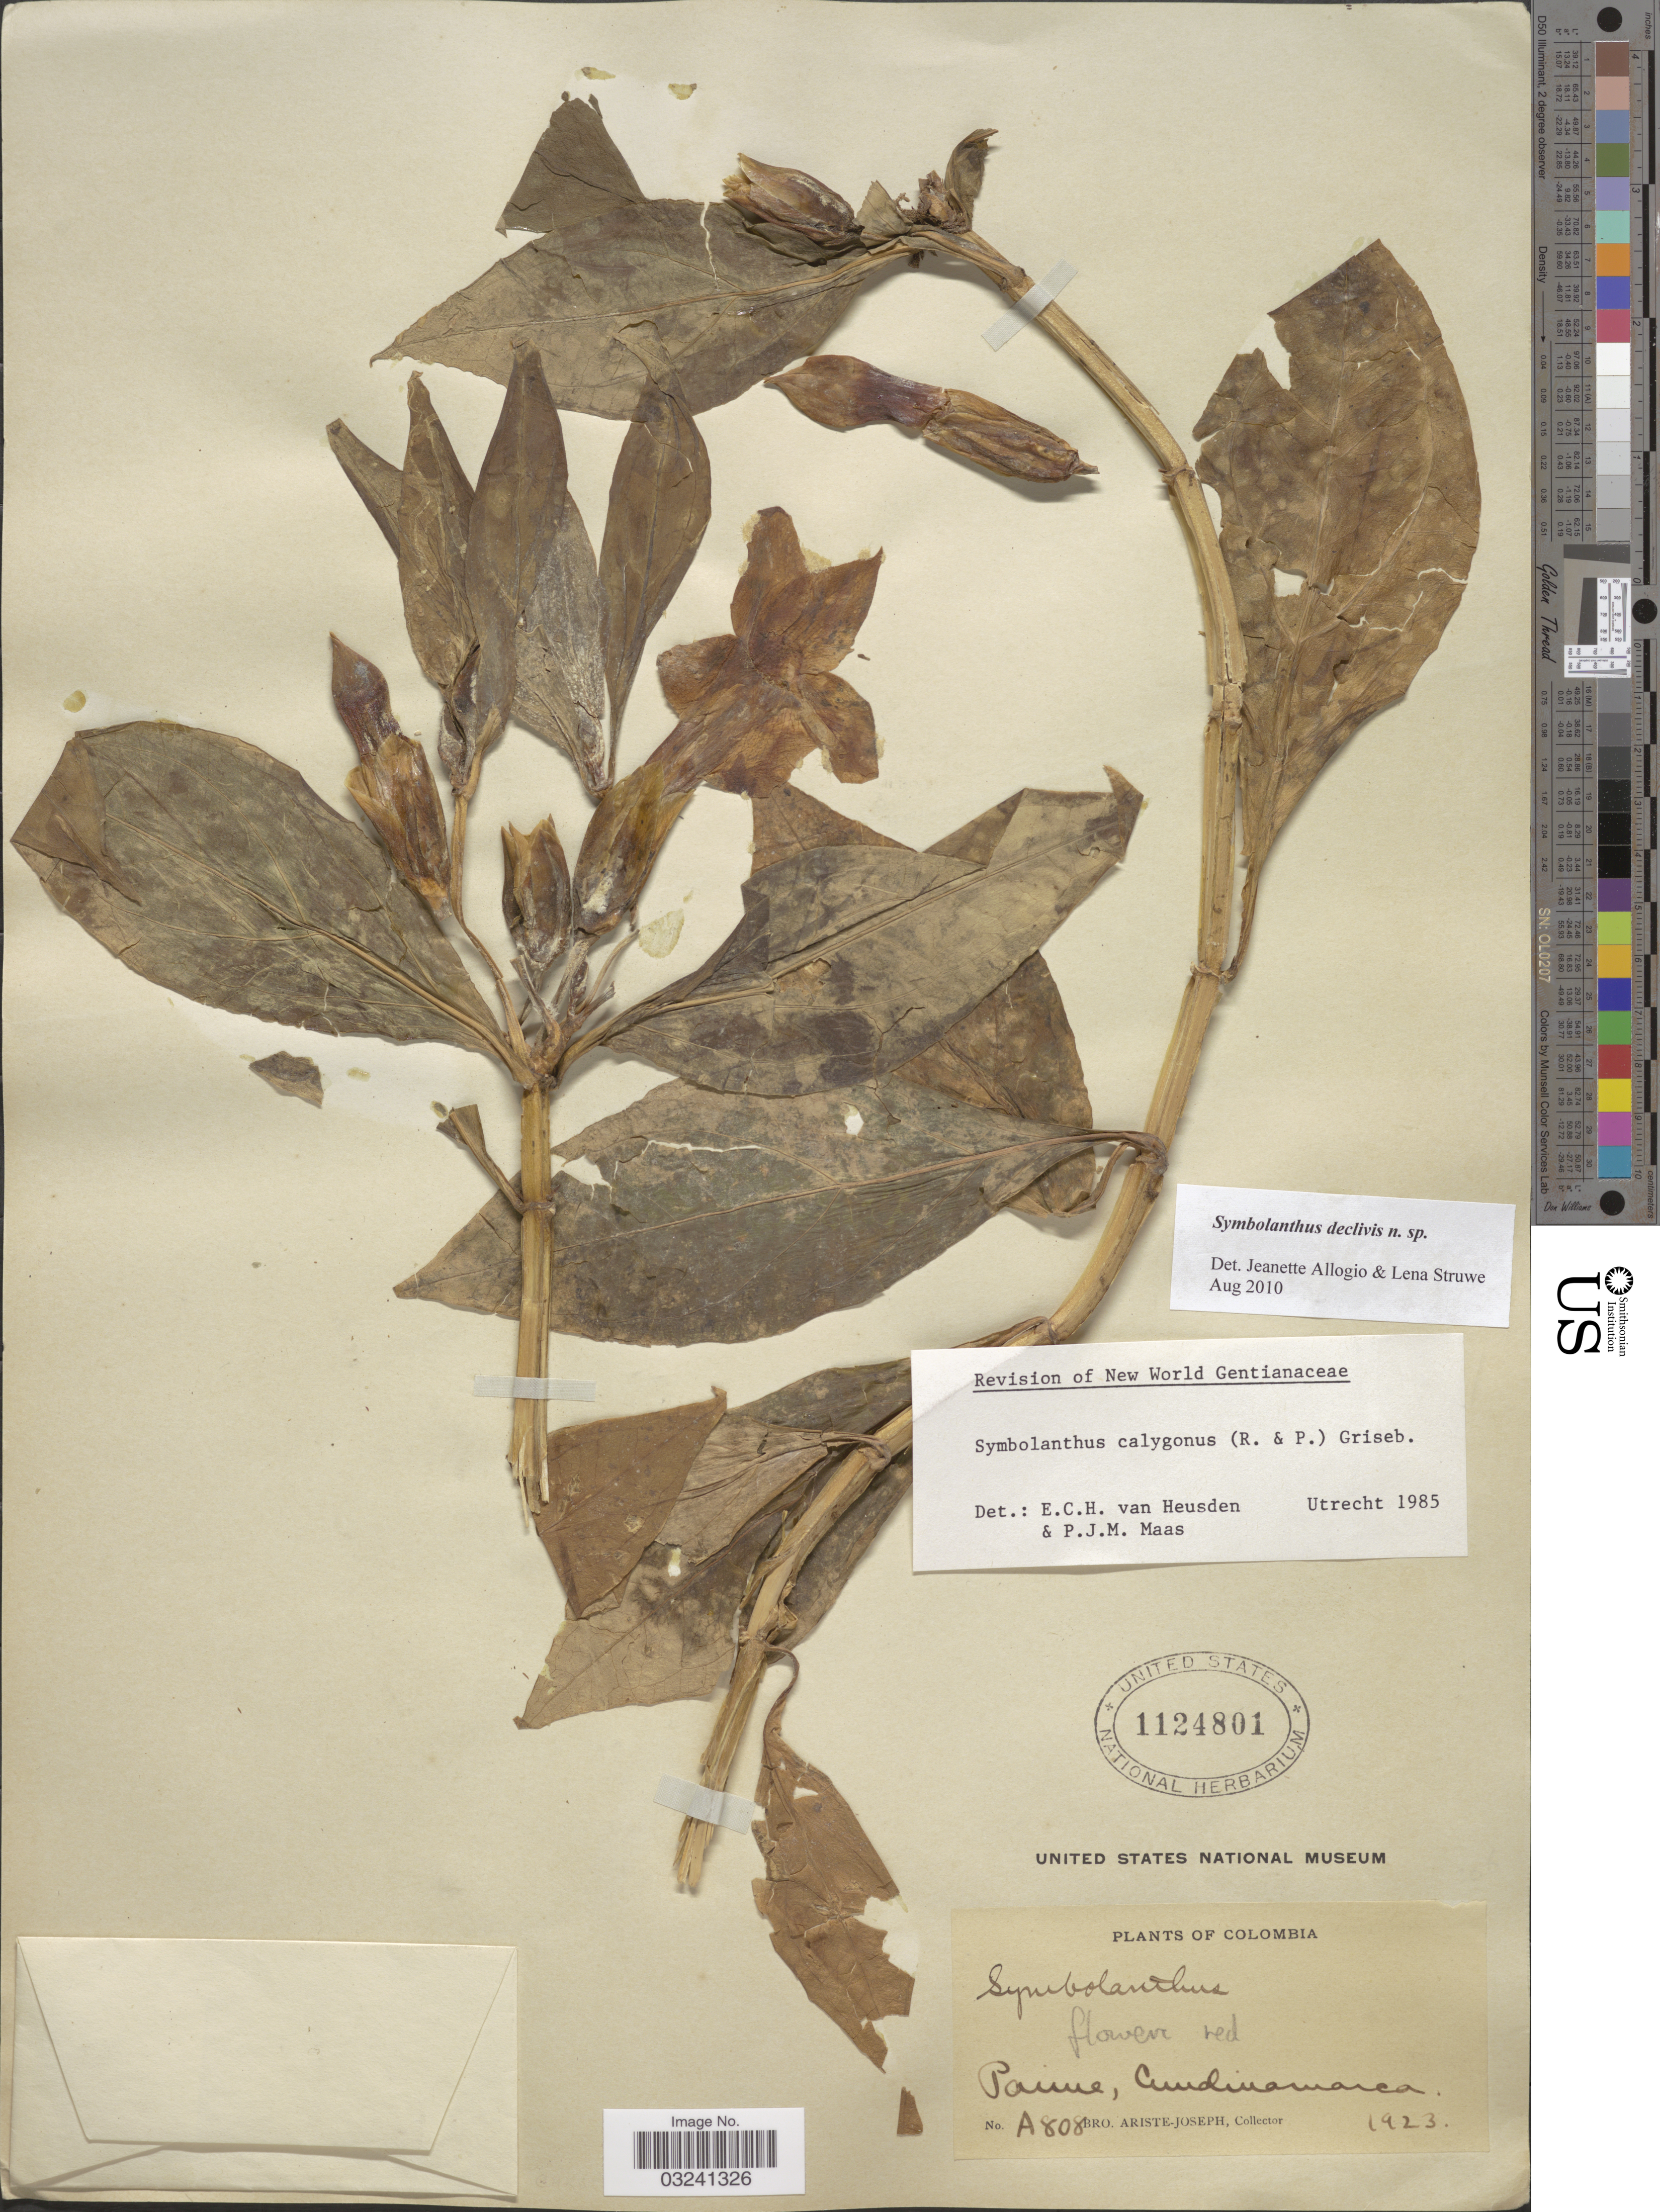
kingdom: Plantae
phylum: Tracheophyta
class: Magnoliopsida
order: Gentianales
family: Gentianaceae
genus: Symbolanthus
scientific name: Symbolanthus declivis sp. nov. ined.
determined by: Allogio, J.; Struwe, L.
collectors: Bro. Ariste-Joseph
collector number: A808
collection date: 1923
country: Colombia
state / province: Cundinamarca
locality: Paime.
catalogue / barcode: US 1124801